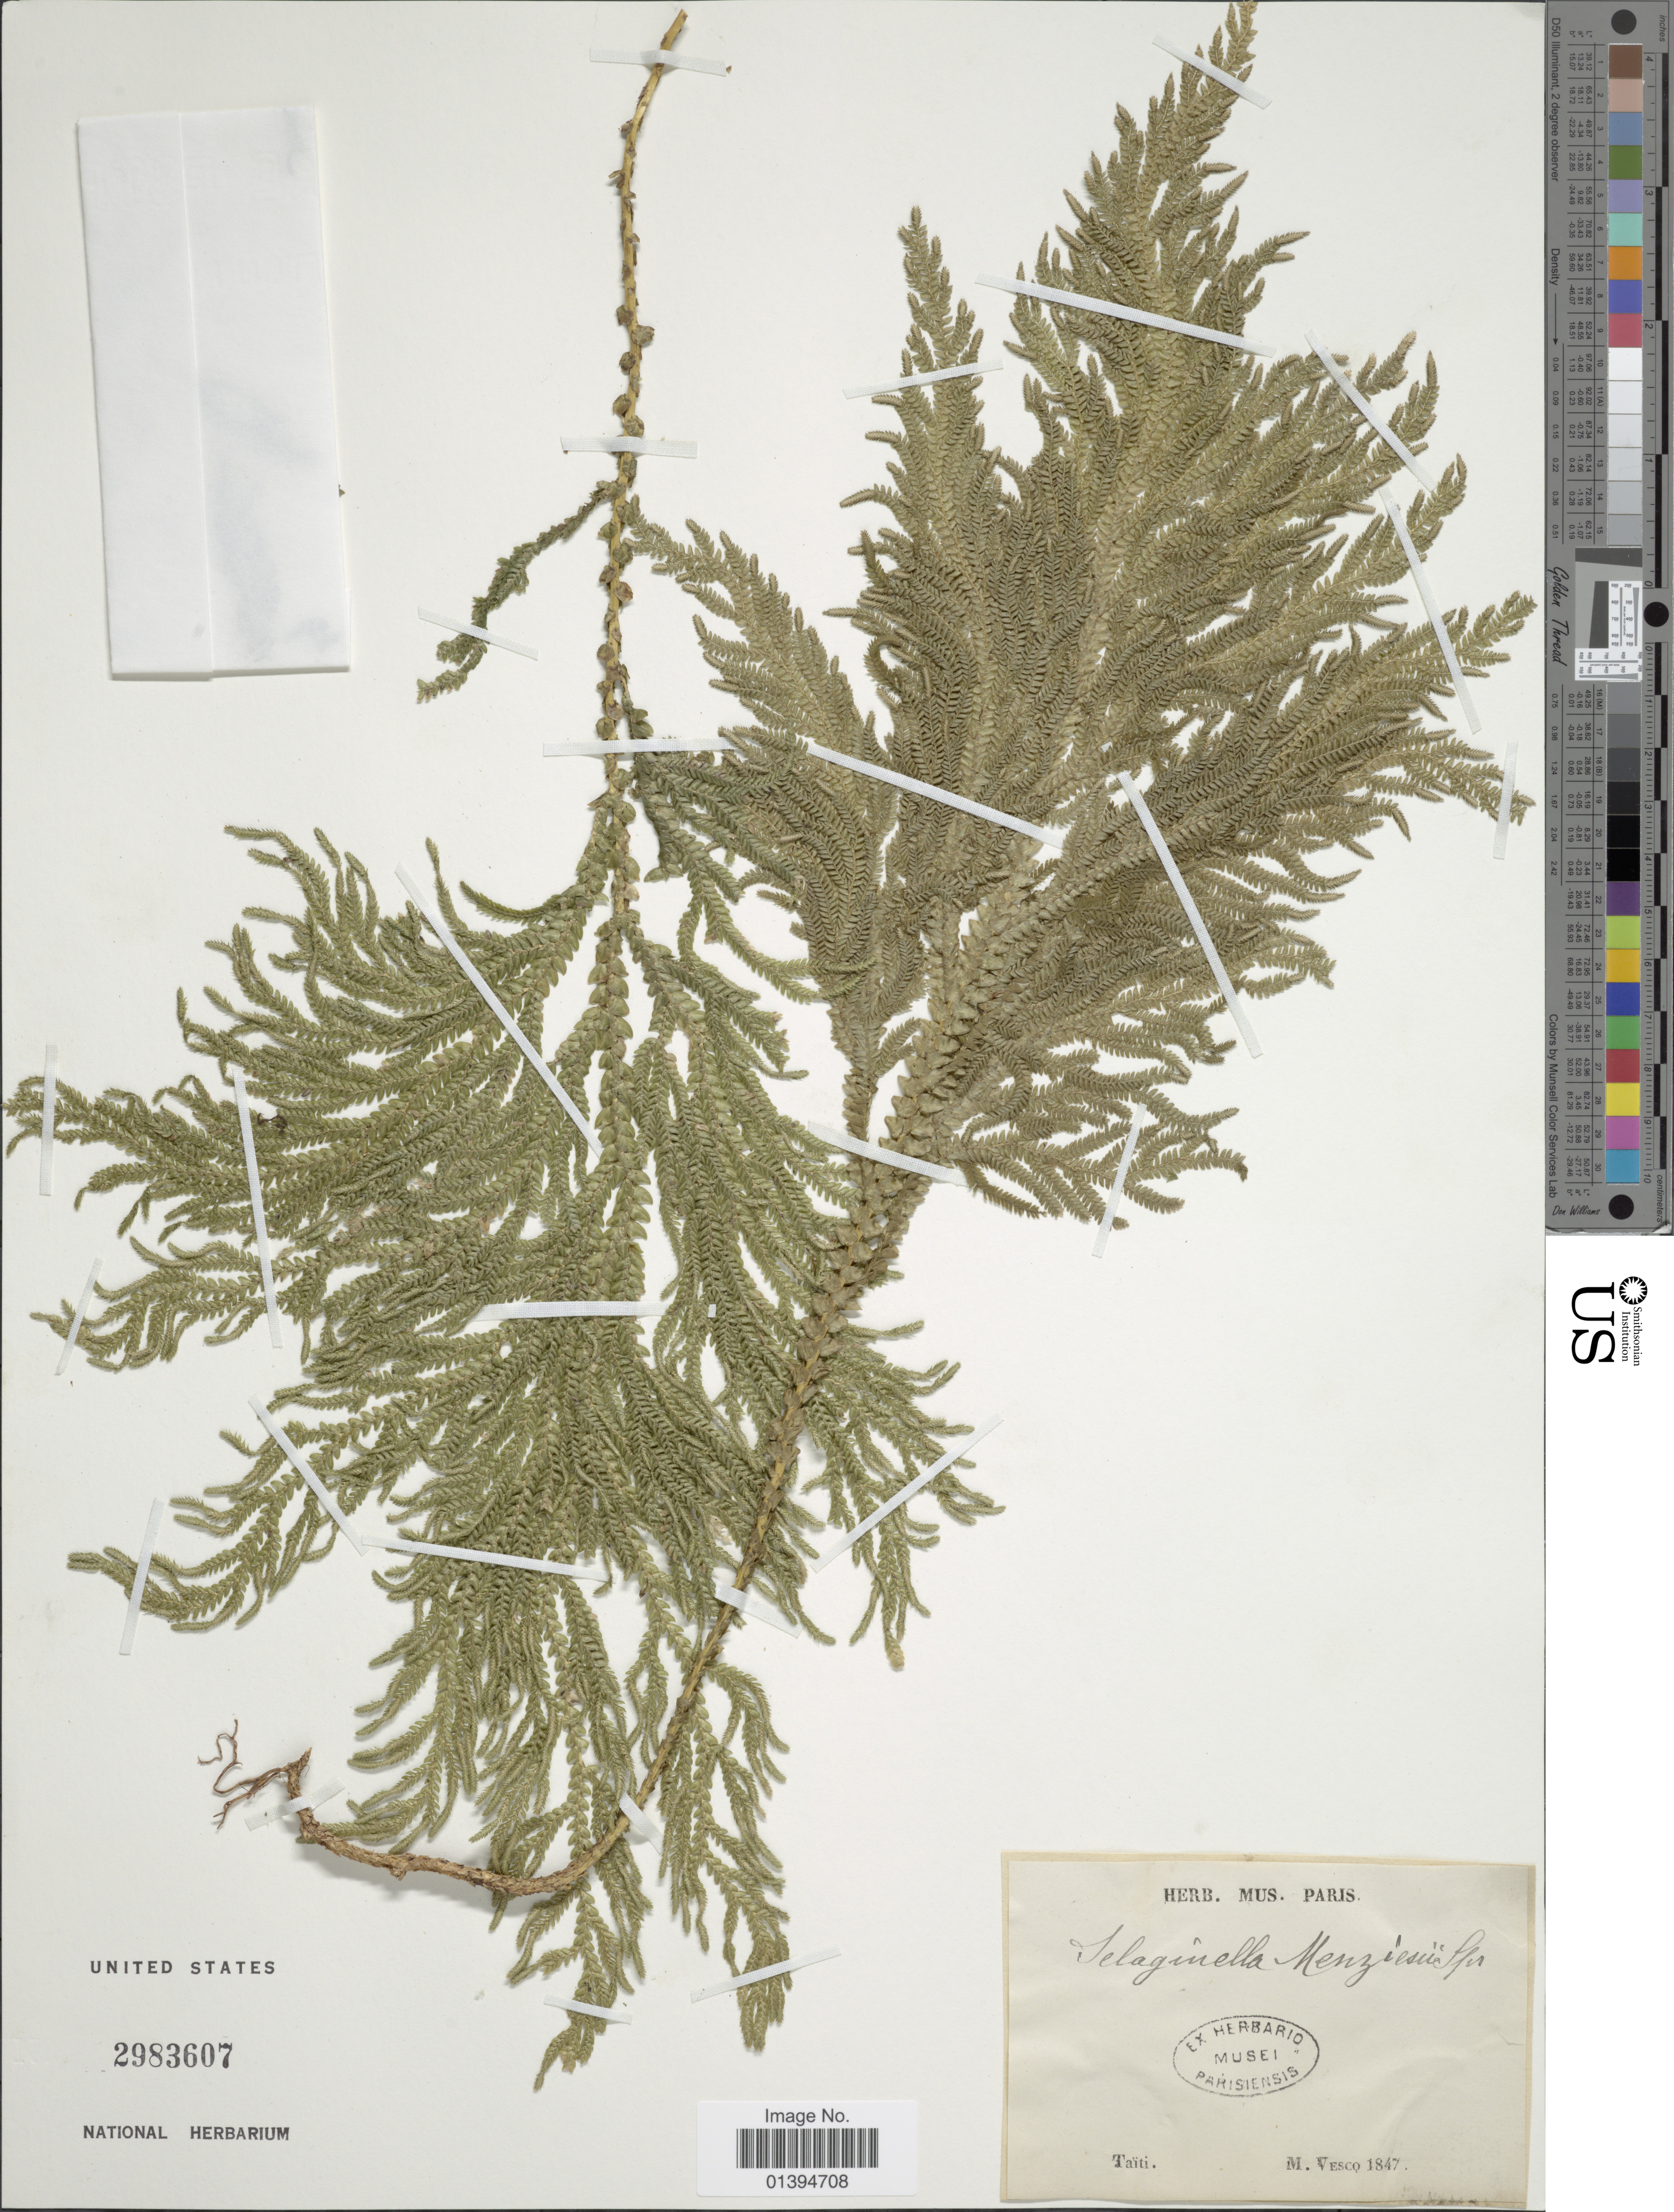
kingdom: Plantae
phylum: Tracheophyta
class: Lycopodiopsida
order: Selaginellales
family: Selaginellaceae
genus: Selaginella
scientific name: Selaginella banksii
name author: Alston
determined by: Florence, J.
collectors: M. Vesco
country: French Polynesia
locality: Taiti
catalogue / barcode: US 2983607